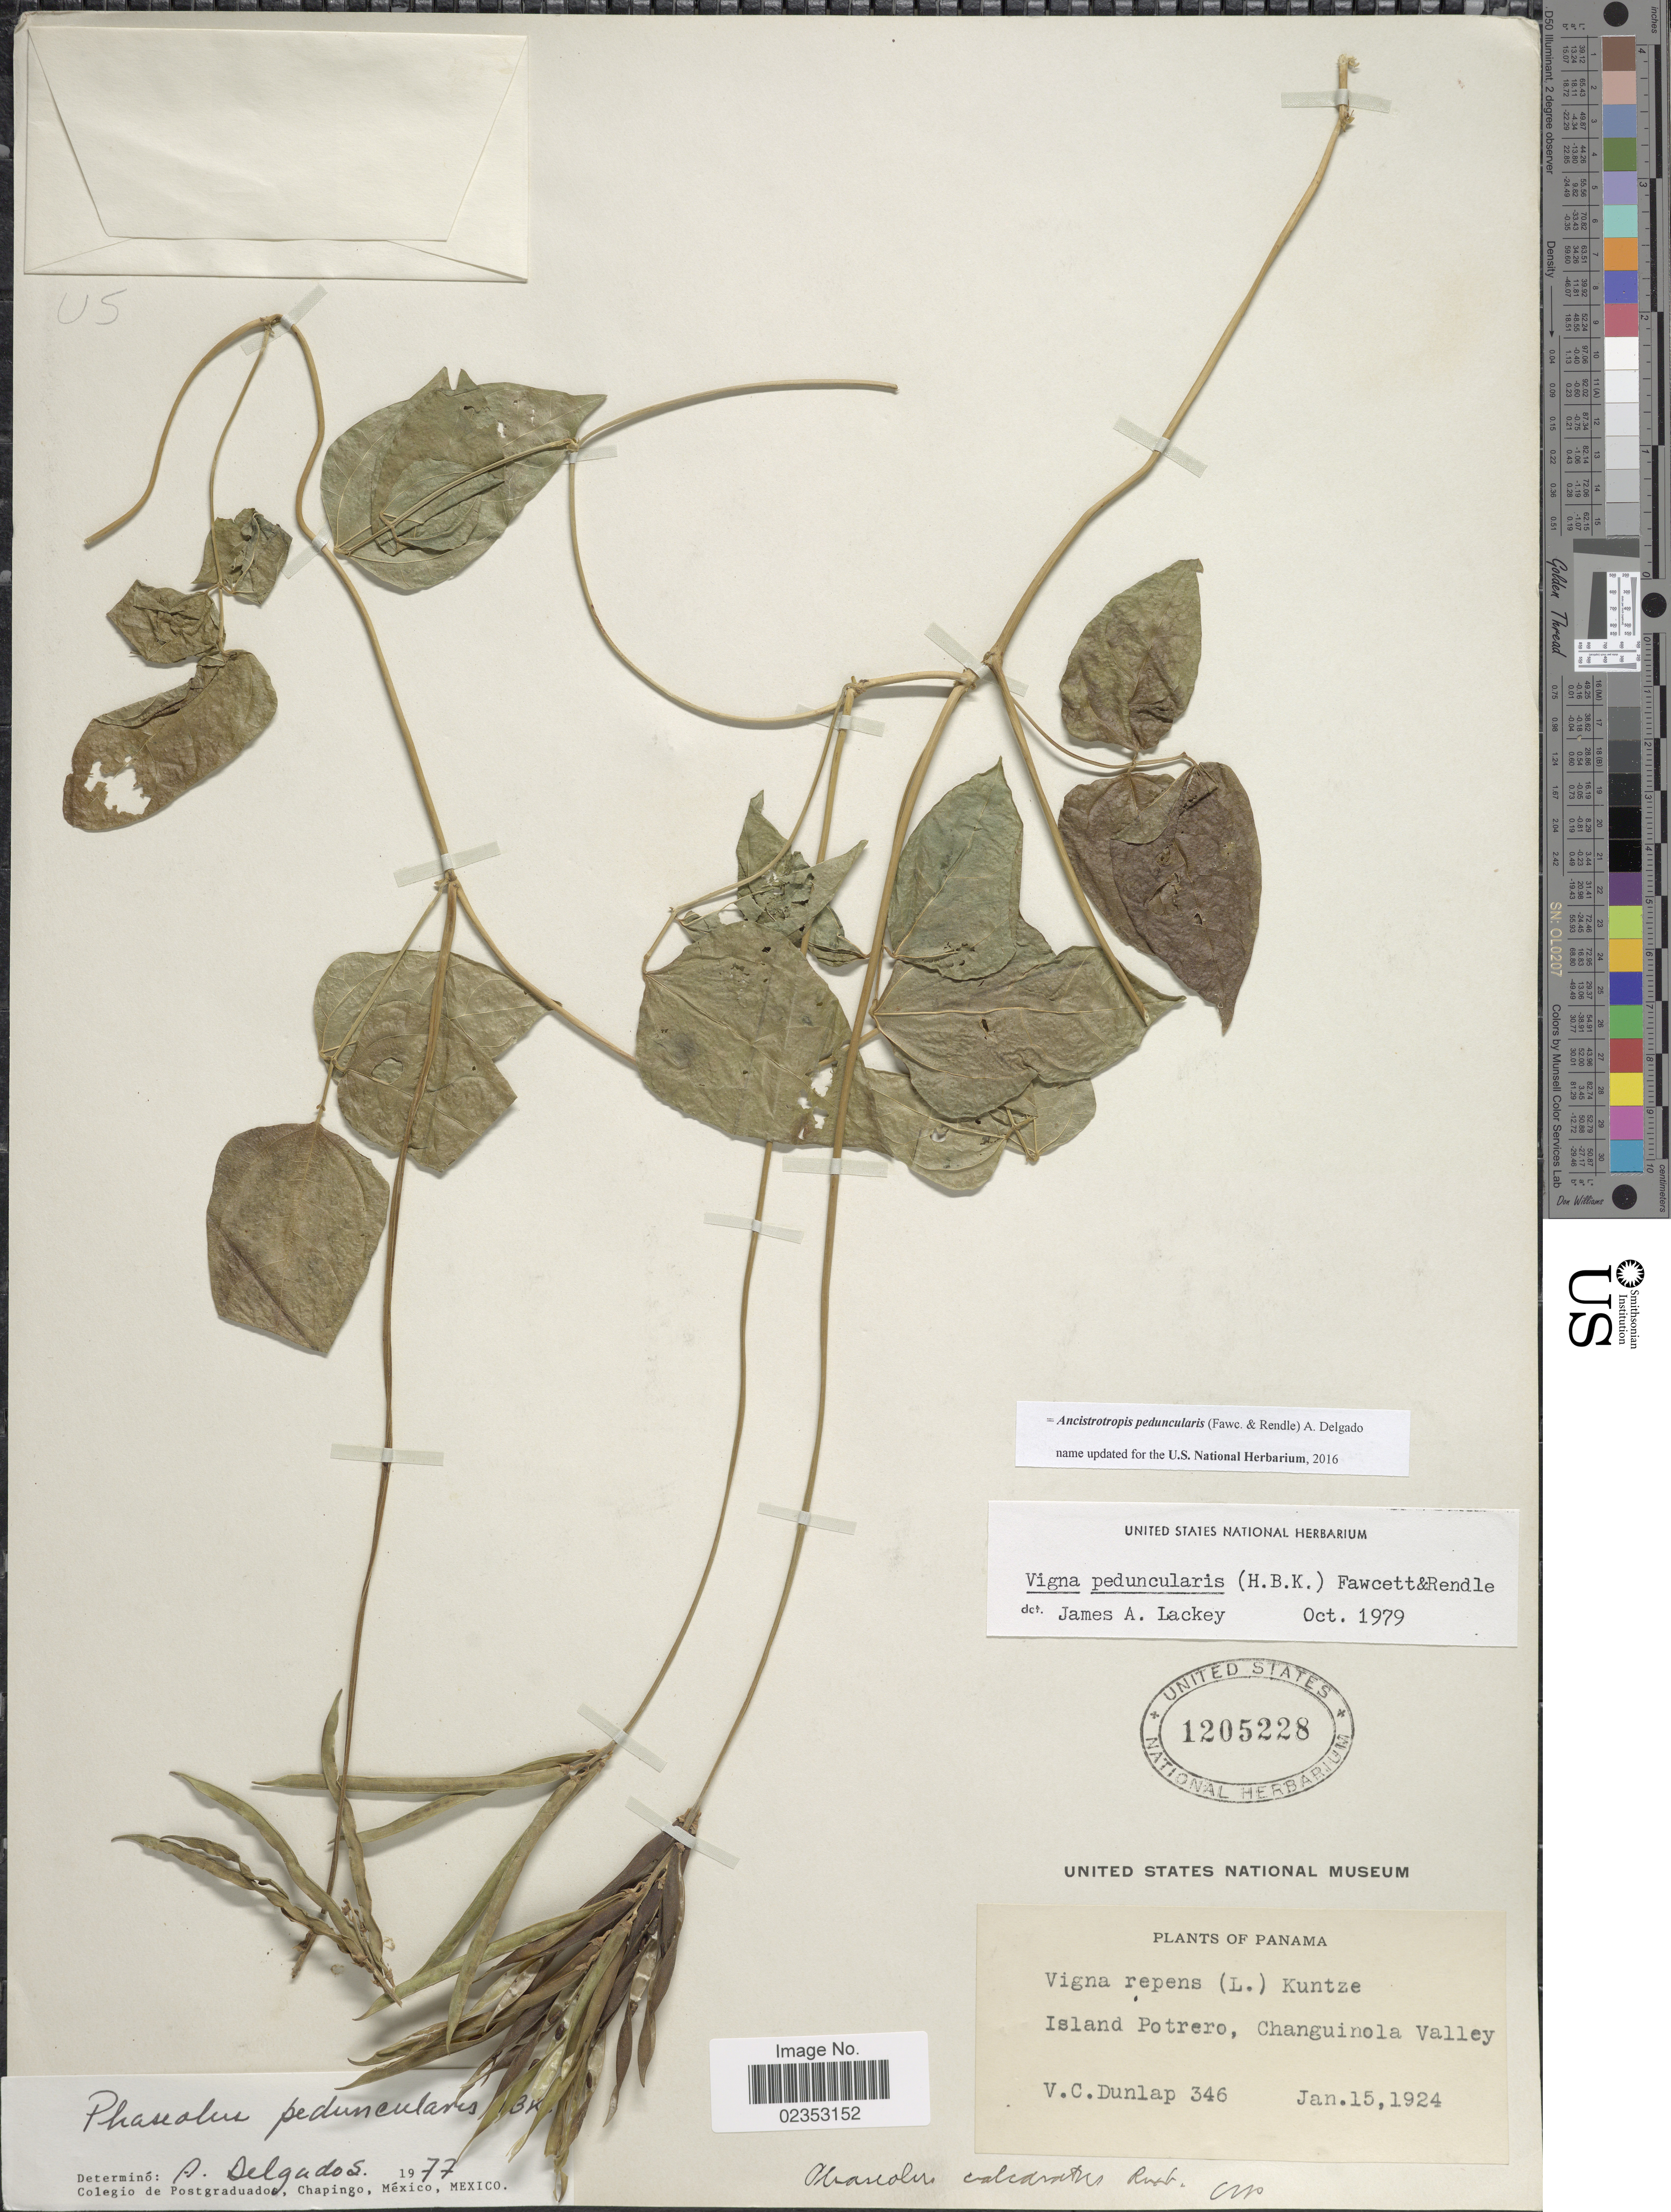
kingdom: Plantae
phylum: Tracheophyta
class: Magnoliopsida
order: Fabales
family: Fabaceae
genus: Ancistrotropis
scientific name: Ancistrotropis peduncularis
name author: (Fawc. & Rendle) A. Delgado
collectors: V. C. Dunlap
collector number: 346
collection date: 1924-01-15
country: Panama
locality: Island Potrero, Changuinola Valley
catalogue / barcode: US 1205228